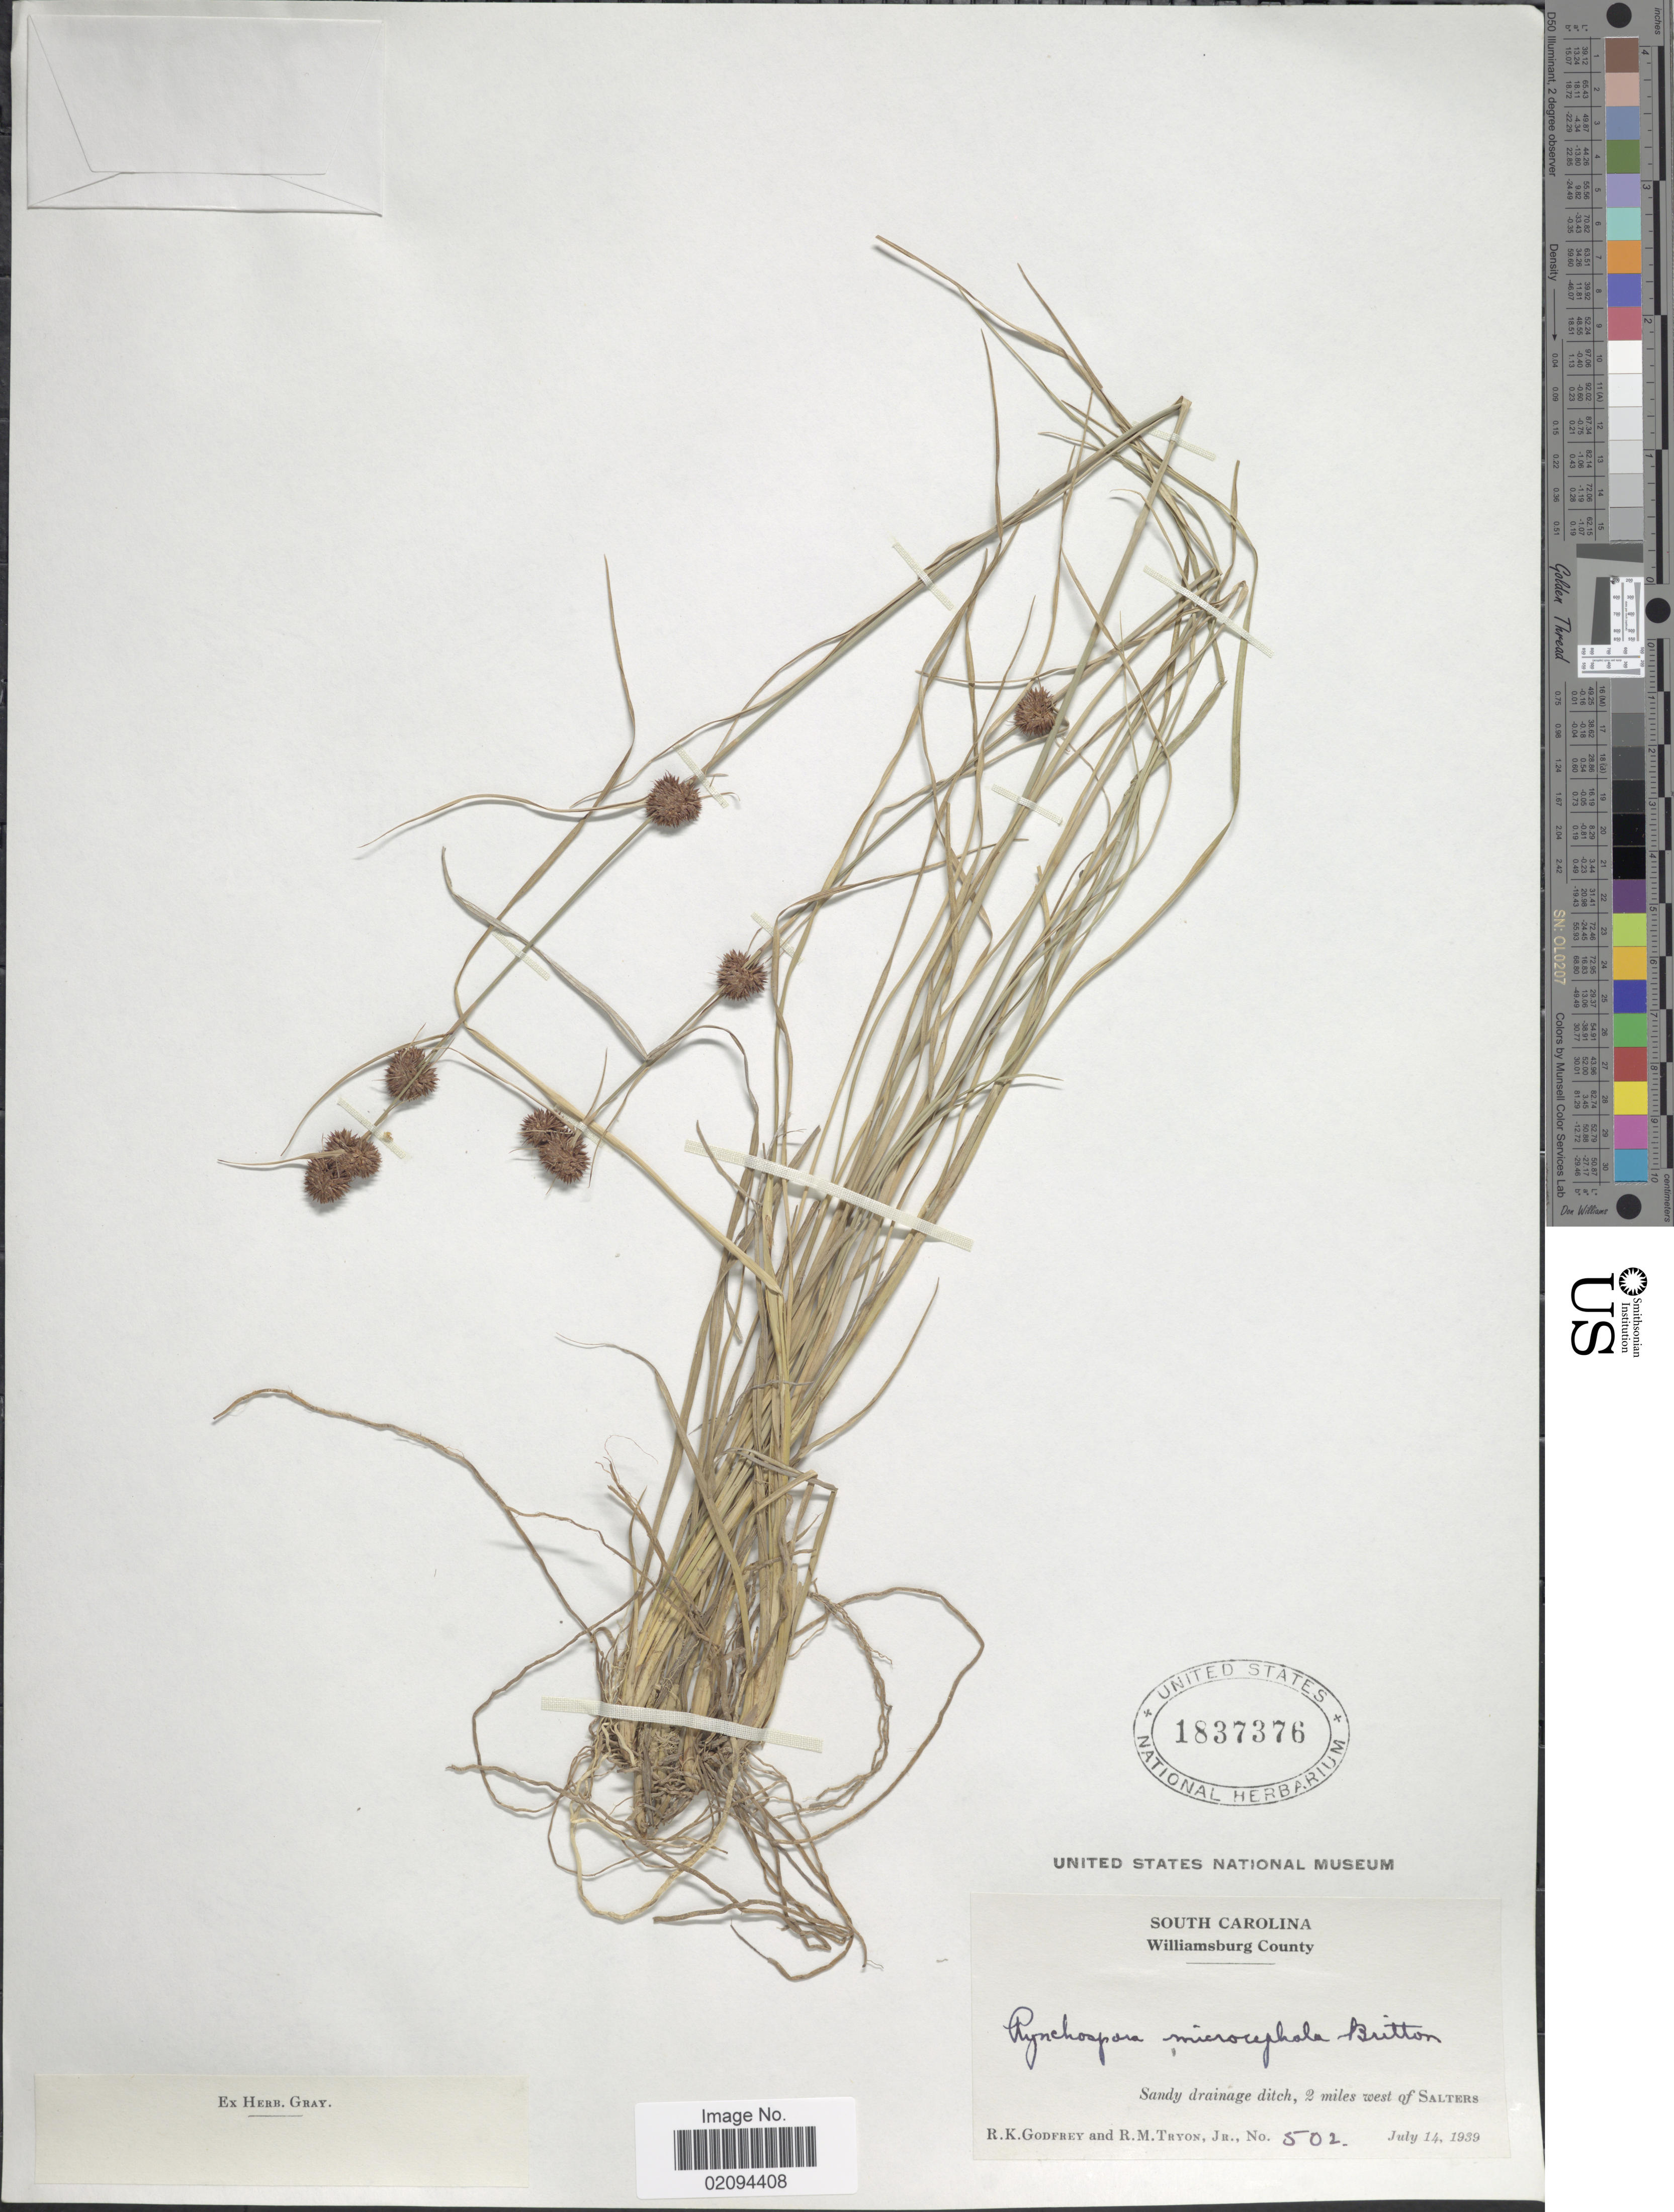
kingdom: Plantae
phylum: Tracheophyta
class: Liliopsida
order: Poales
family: Cyperaceae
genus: Rhynchospora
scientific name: Rhynchospora microcephala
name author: (Britton) Britton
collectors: R. K. Godfrey & R. M. Tryon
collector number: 502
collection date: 1939-07-14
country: United States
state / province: South Carolina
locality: Williamsburg County. Sandy drainage ditch, 2 miles west of Salters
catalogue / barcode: US 1837376